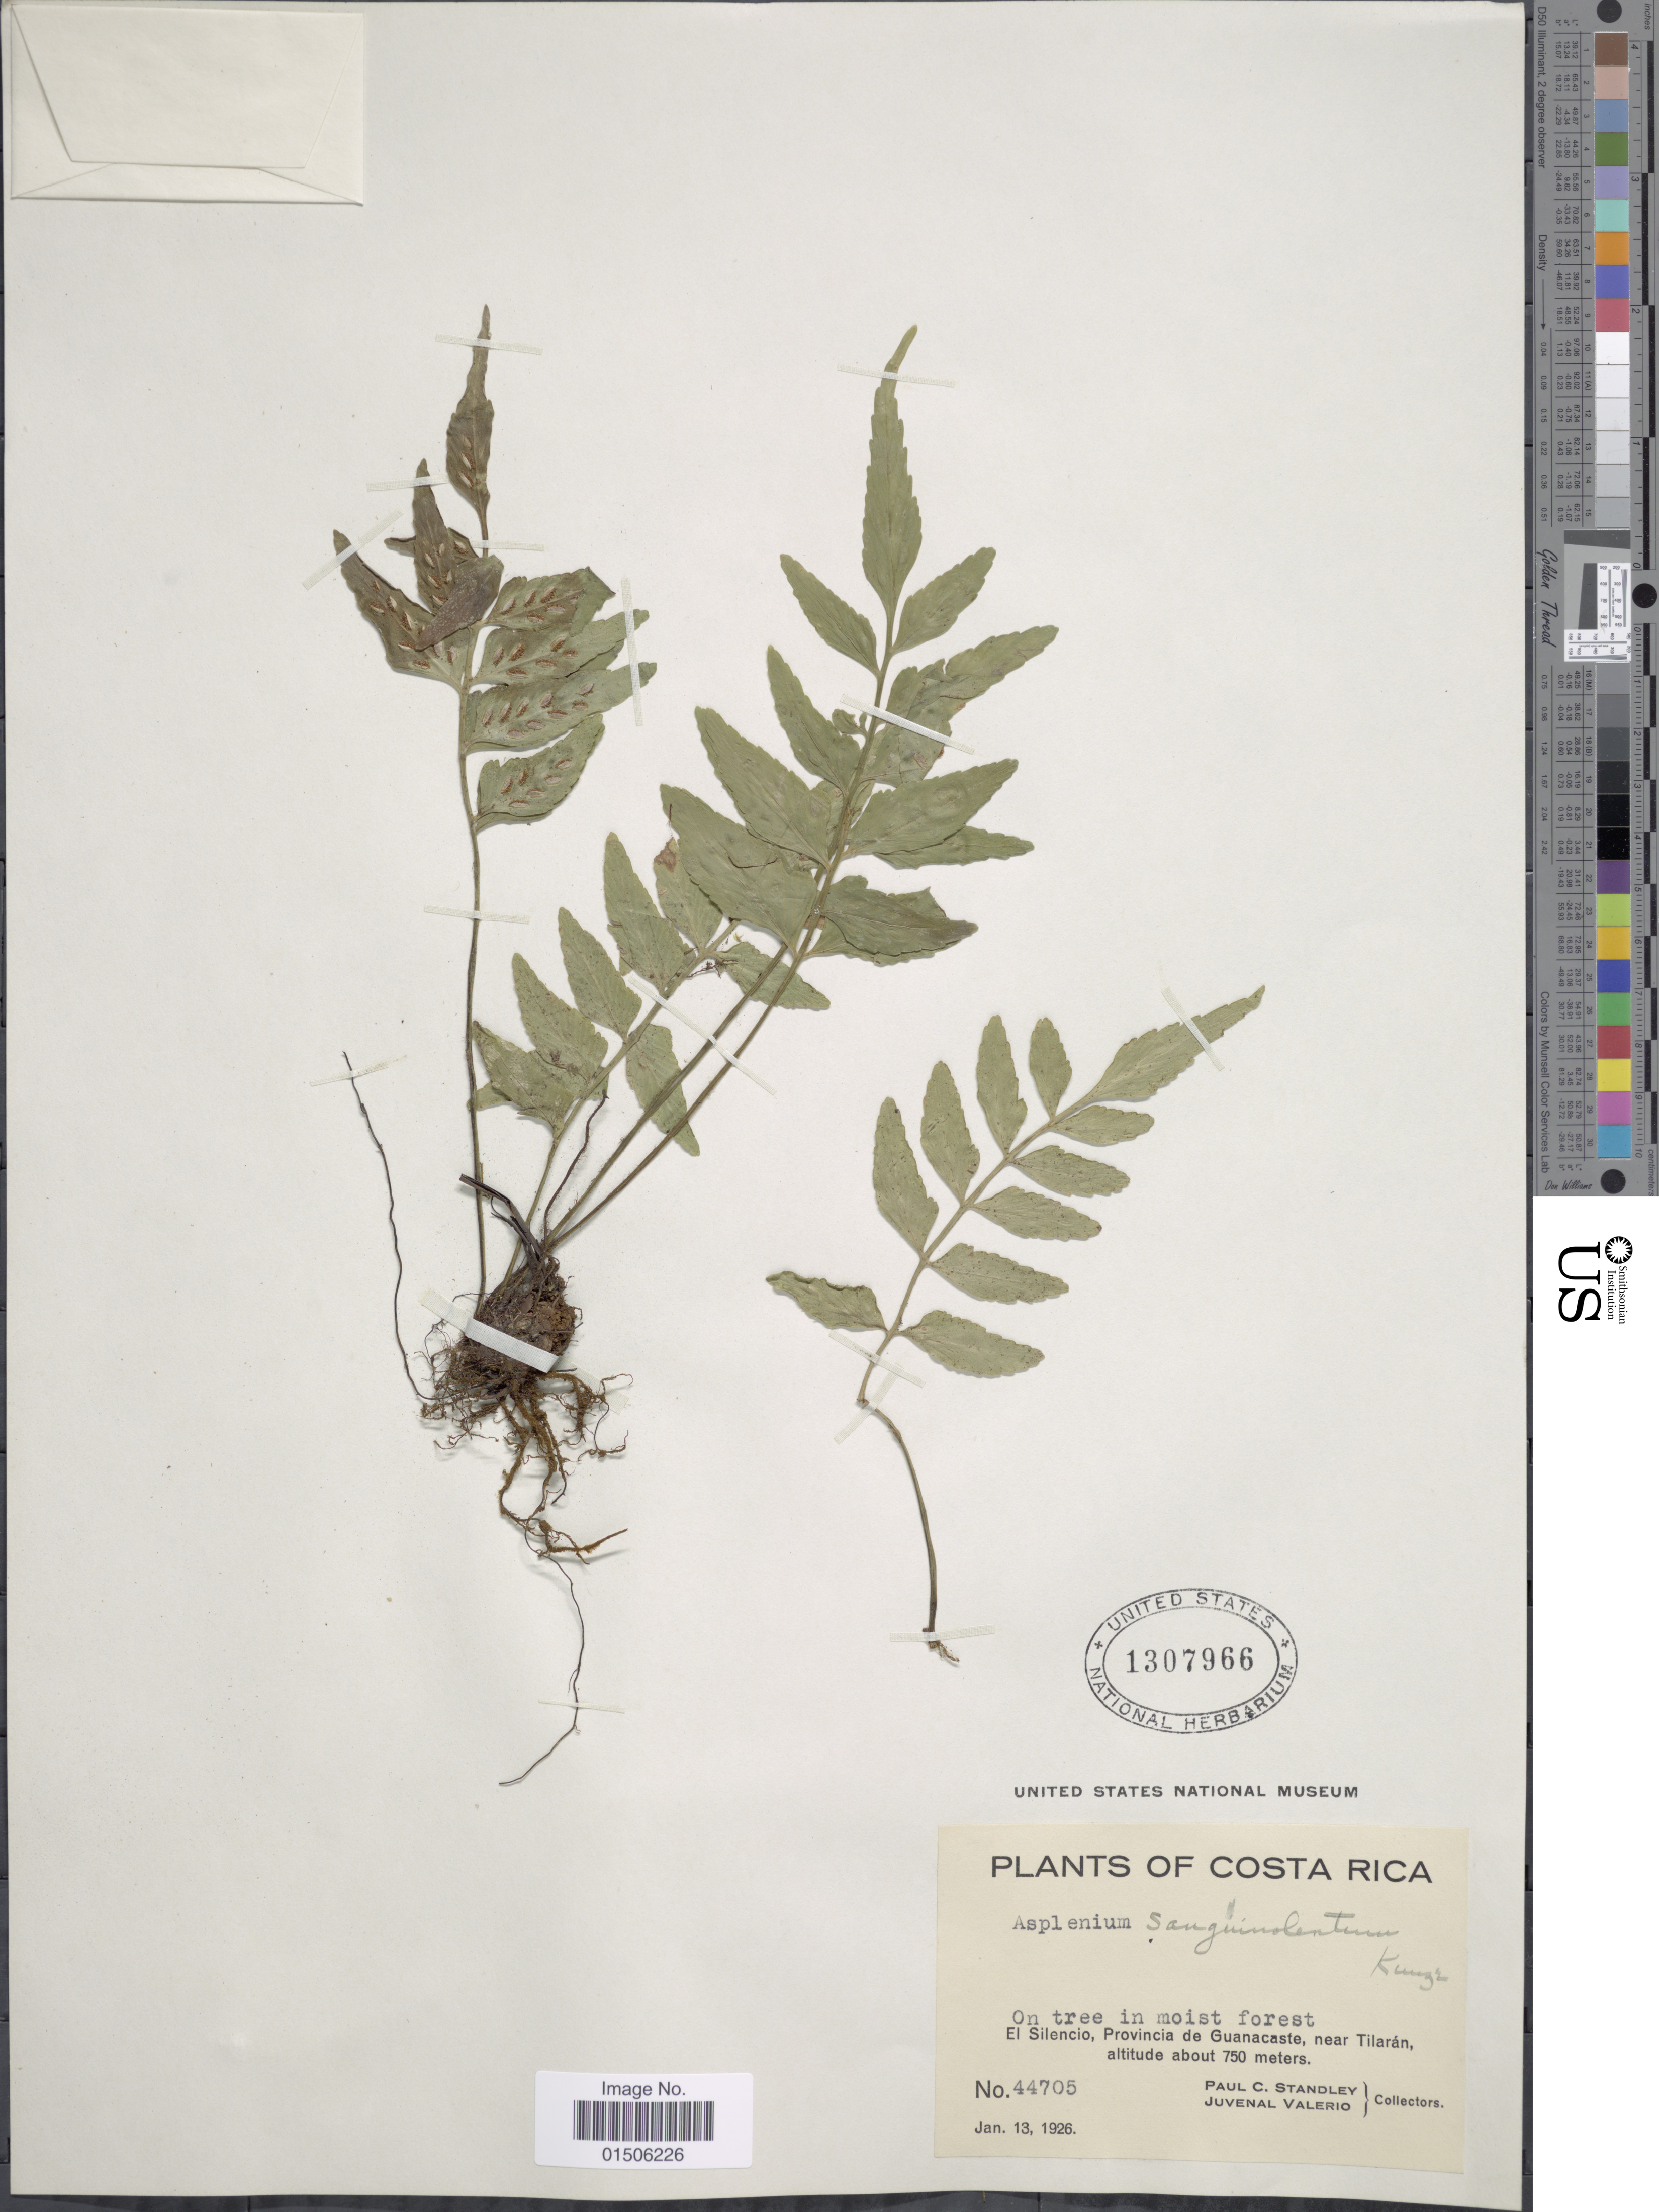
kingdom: Plantae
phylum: Tracheophyta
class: Polypodiopsida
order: Polypodiales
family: Aspleniaceae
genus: Asplenium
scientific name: Asplenium feei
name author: Kunze ex Fée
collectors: P. C. Standley & J. Valerio R.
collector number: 44705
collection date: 1926-01-13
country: Costa Rica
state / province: Guanacaste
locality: On tree in moist forest, El Silencio, near Tilarán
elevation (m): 750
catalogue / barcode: US 1307966